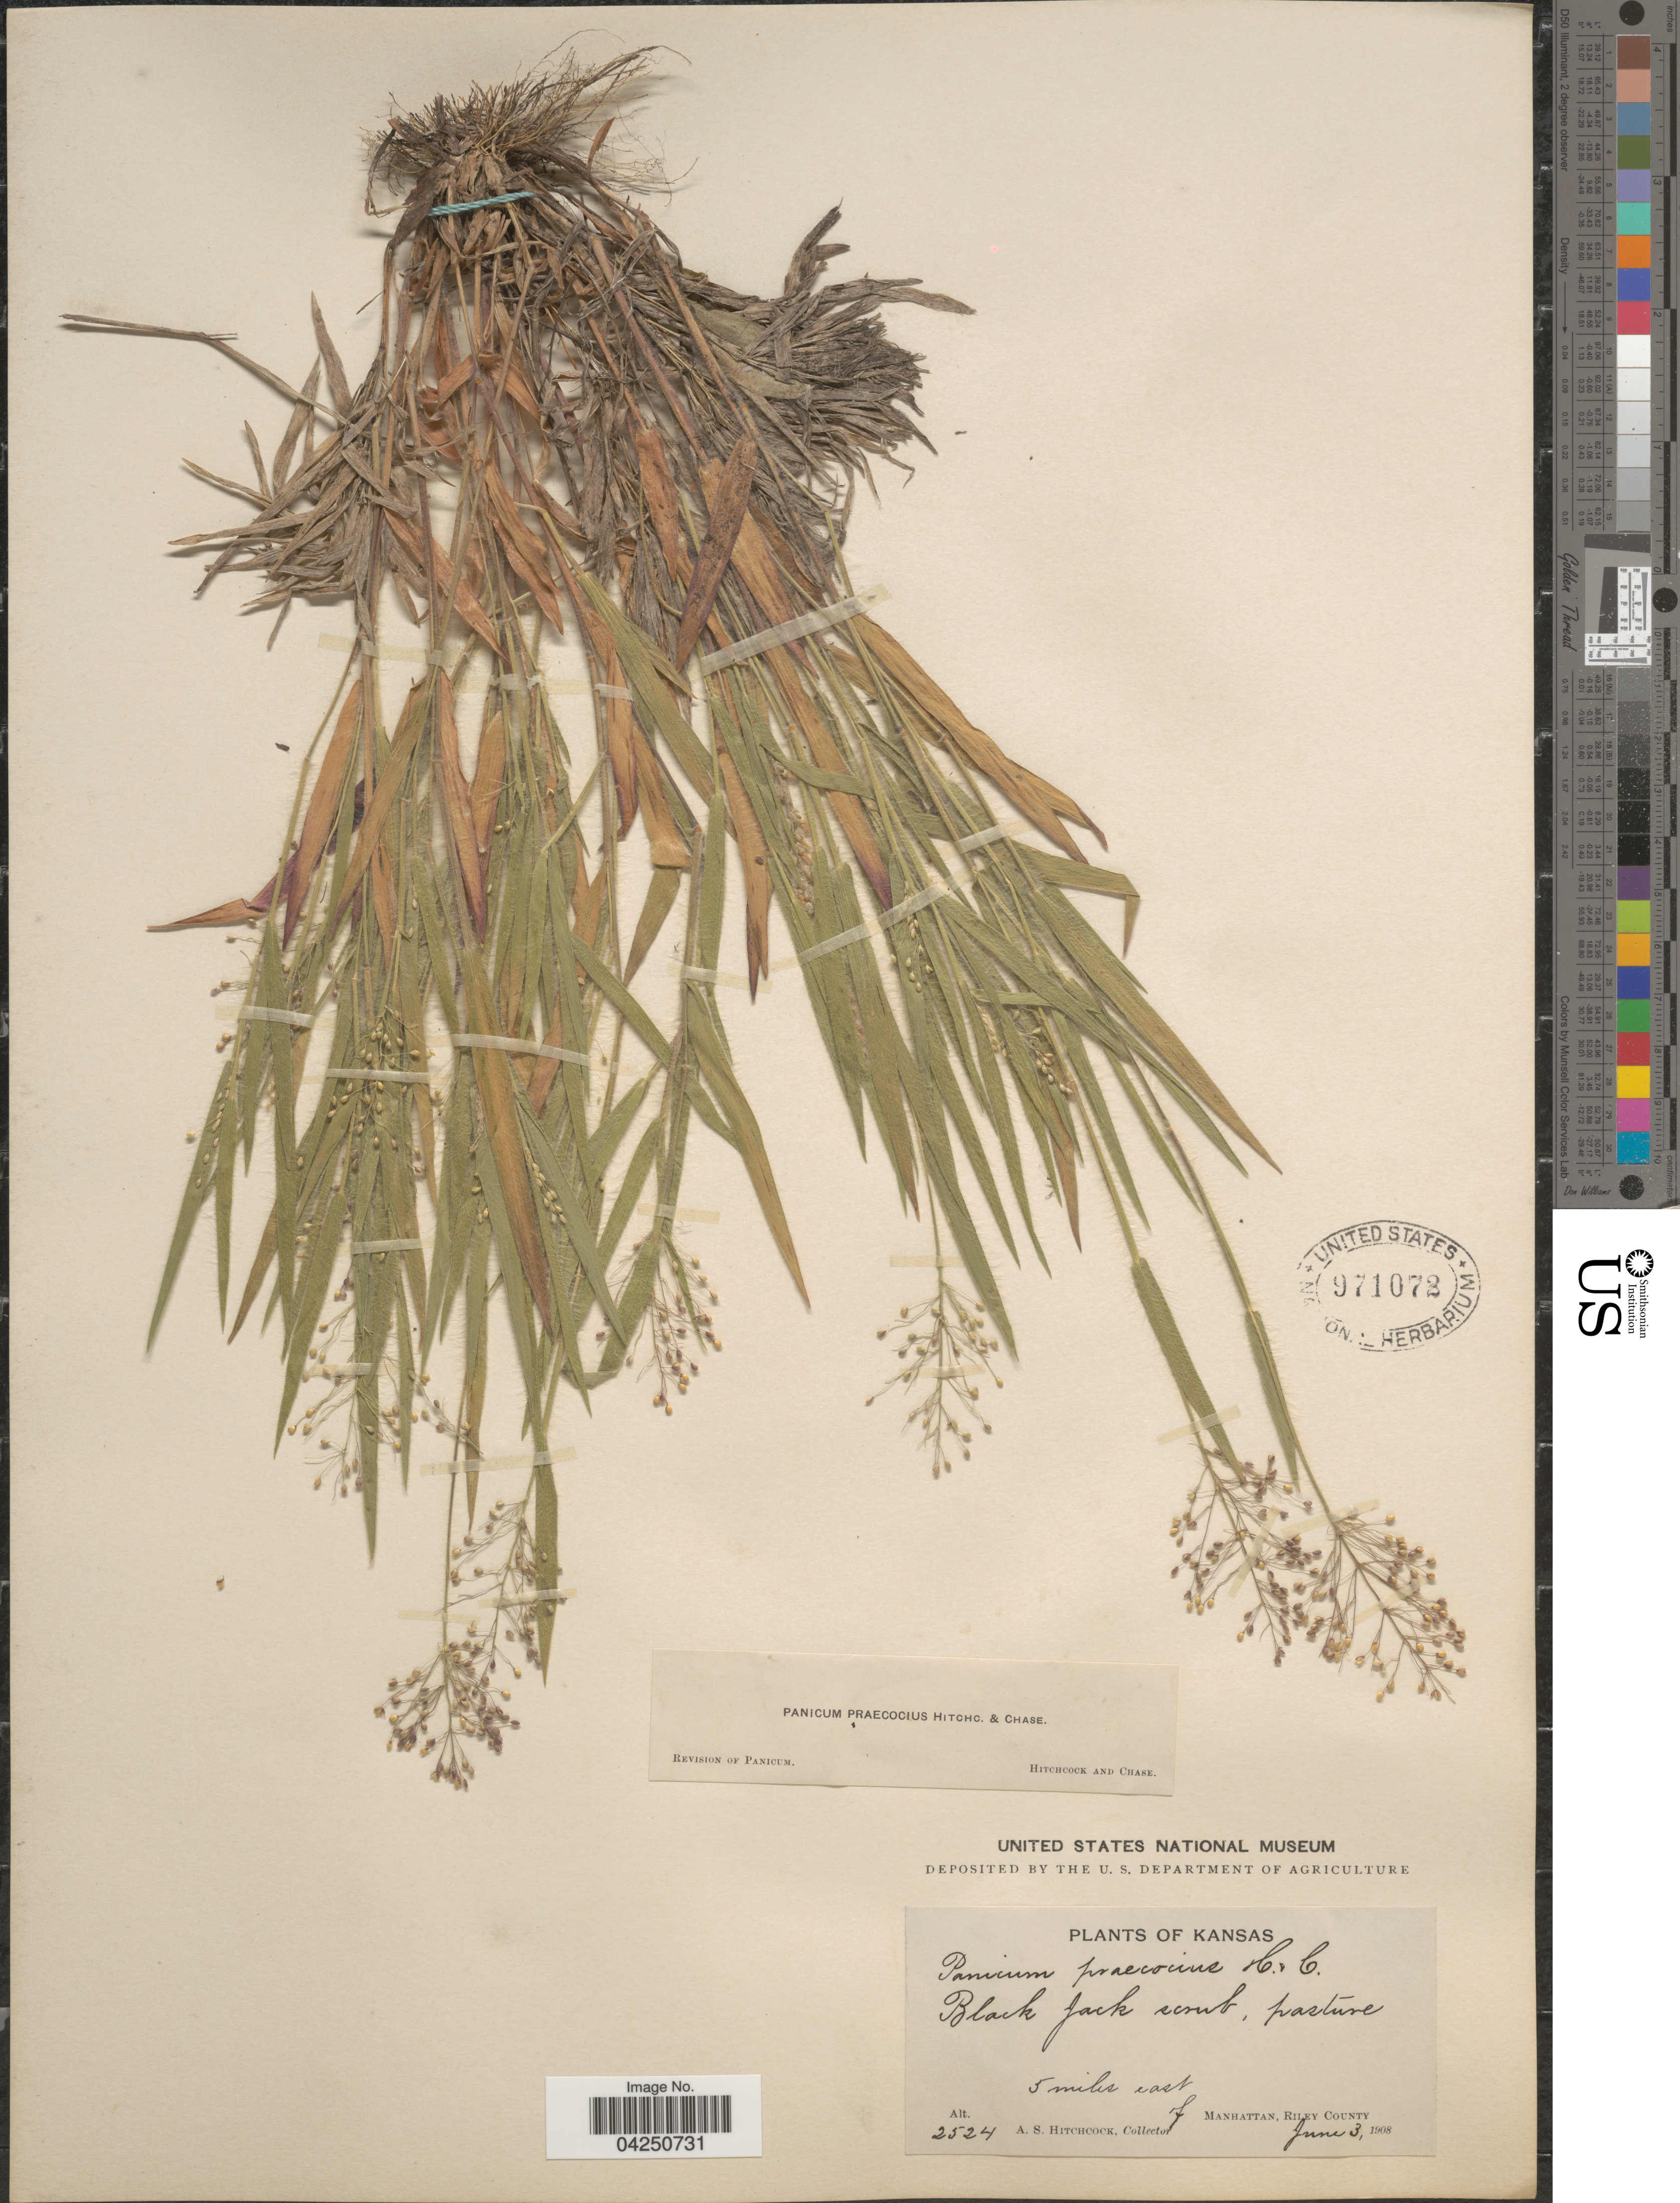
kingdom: Plantae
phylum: Tracheophyta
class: Liliopsida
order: Poales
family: Poaceae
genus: Dichanthelium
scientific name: Dichanthelium acuminatum var. acuminatum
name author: (Sw.) Gould & C.A. Clark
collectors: A. S. Hitchcock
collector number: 2524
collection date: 1908-06-03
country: United States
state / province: Kansas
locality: Black Jack scrub, pasture. 5 miles east of Manhattan, Riley County.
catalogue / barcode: US 971072